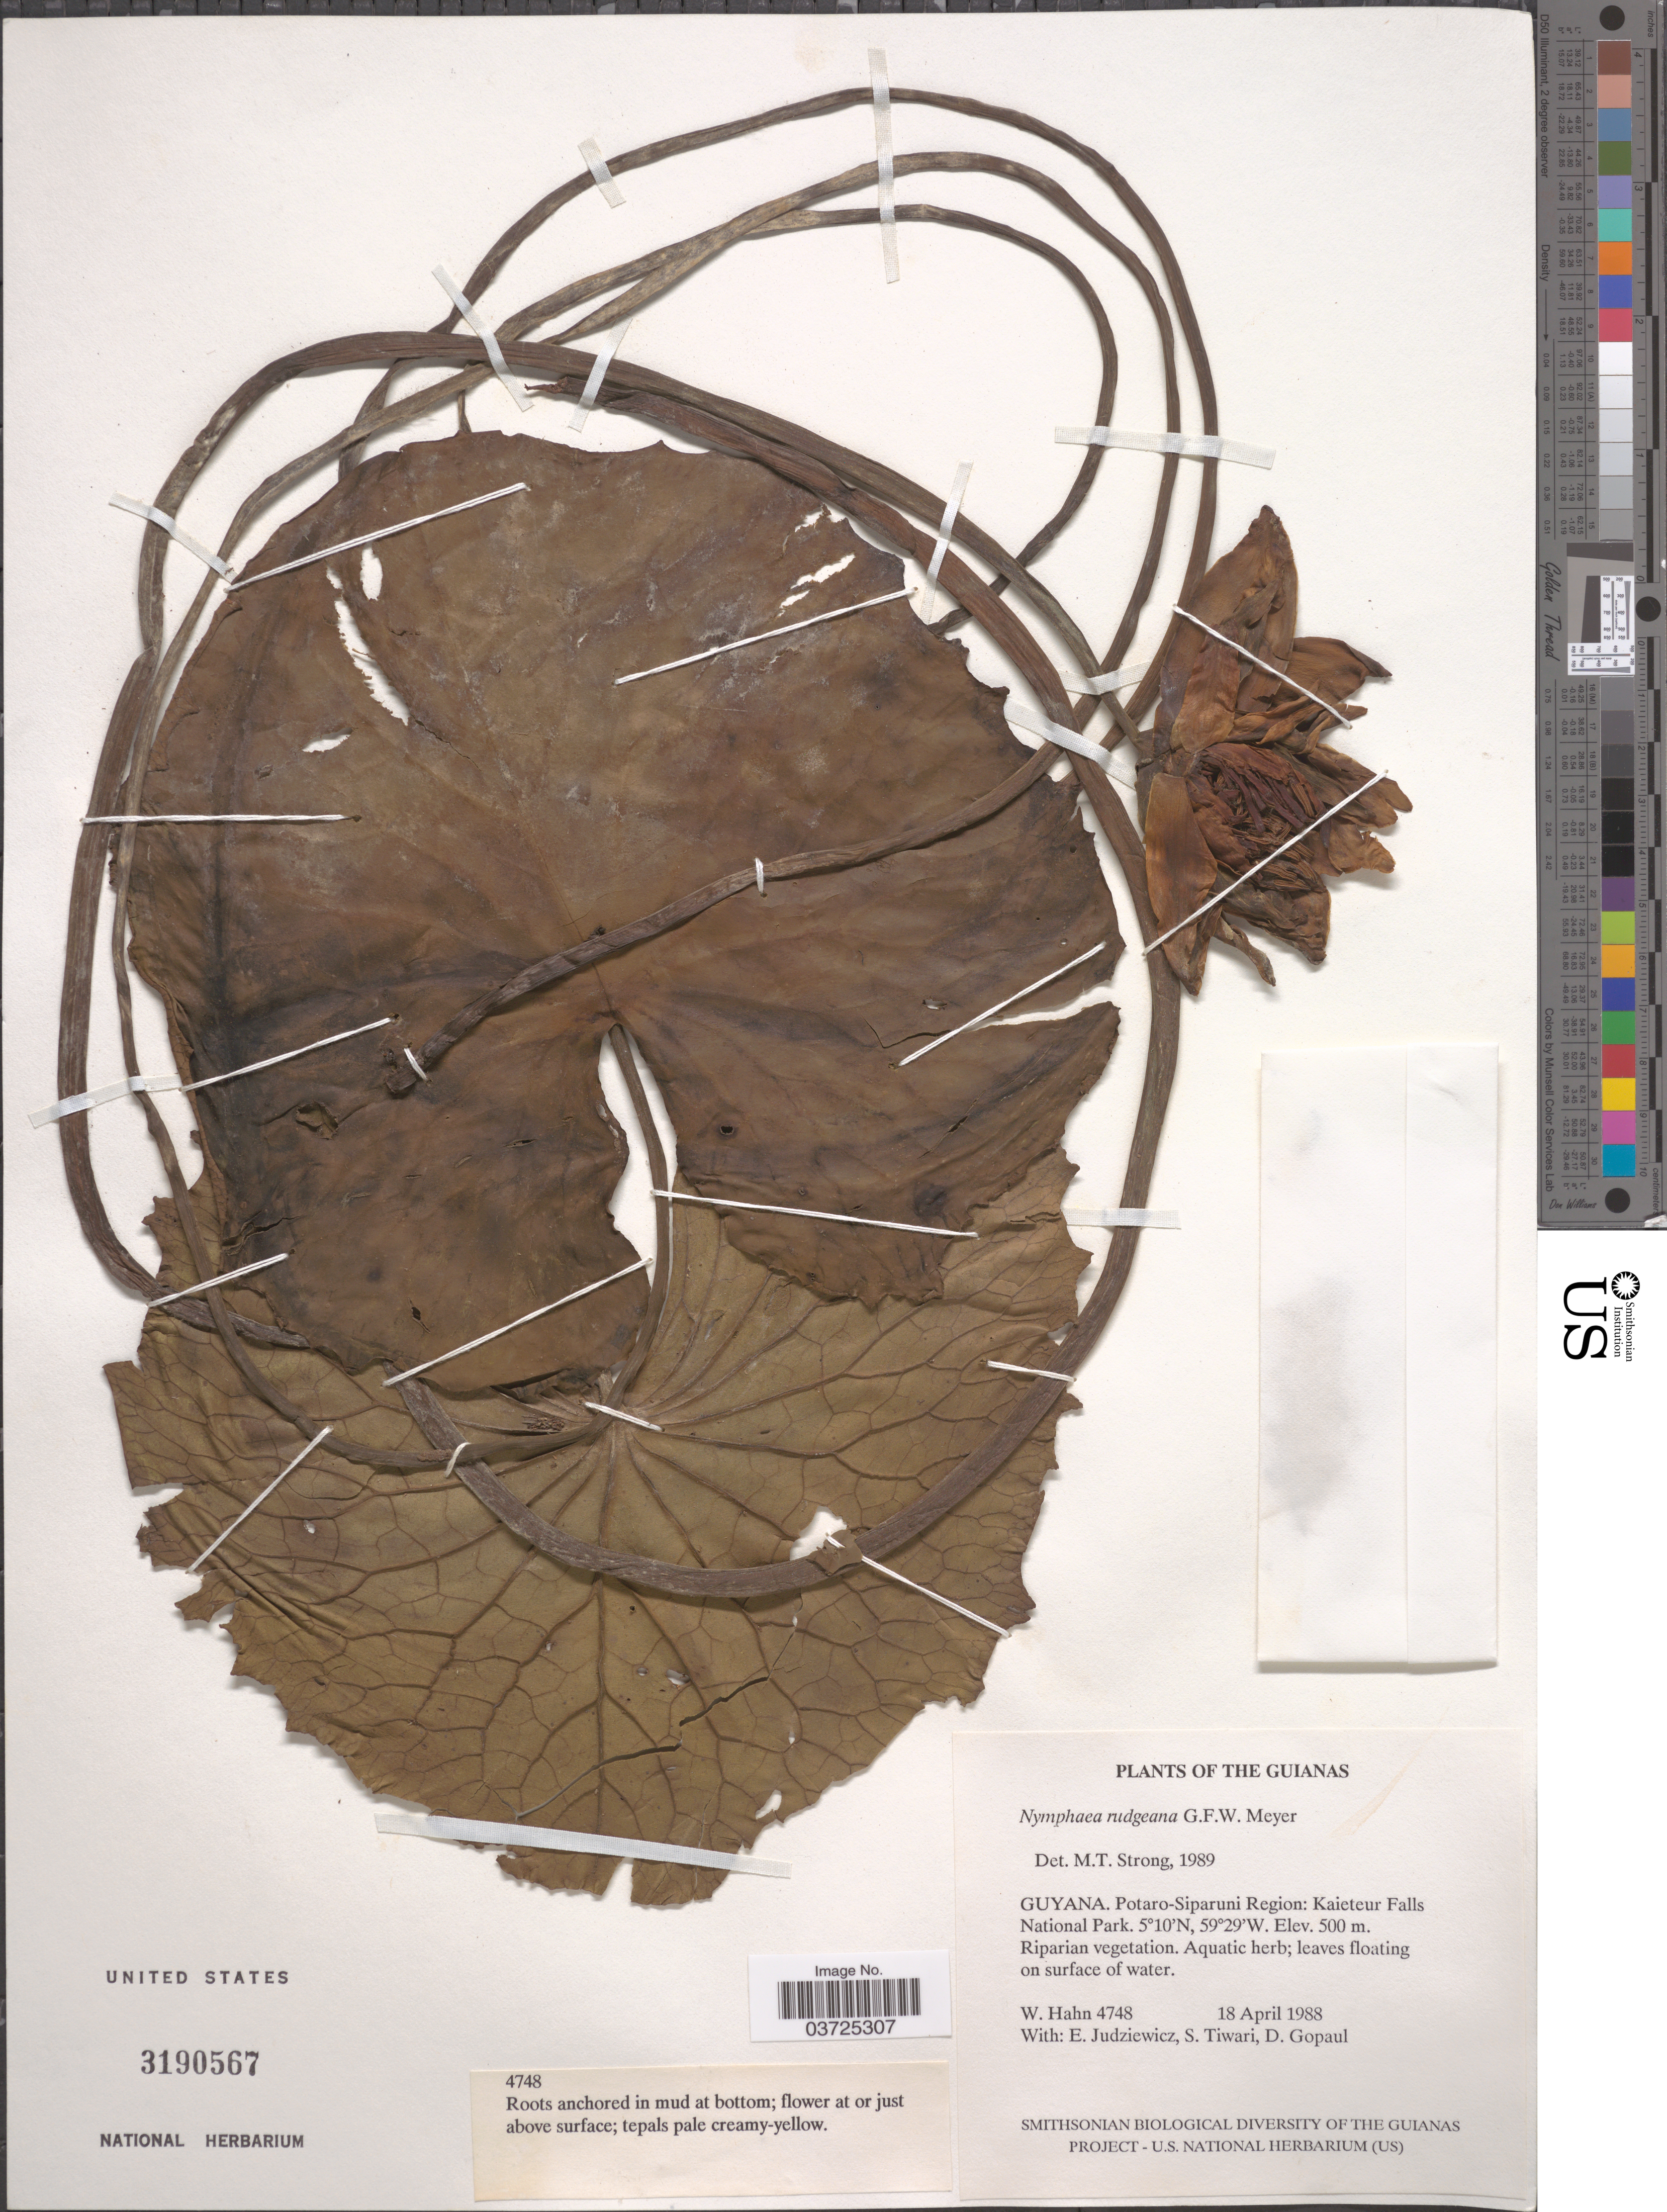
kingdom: Plantae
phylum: Tracheophyta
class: Magnoliopsida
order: Nymphaeales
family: Nymphaeaceae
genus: Nymphaea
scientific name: Nymphaea rudgeana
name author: G. Mey.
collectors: W. Hahn, E. Judziewicz, S. Tiwari & D. Gopaul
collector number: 4748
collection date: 1988-04-18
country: Guyana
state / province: Potaro-Siparuni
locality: The Guianas. potaro-Siparuni Region: Kaieteur Falls National Park.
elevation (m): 500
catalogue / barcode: US 3190567